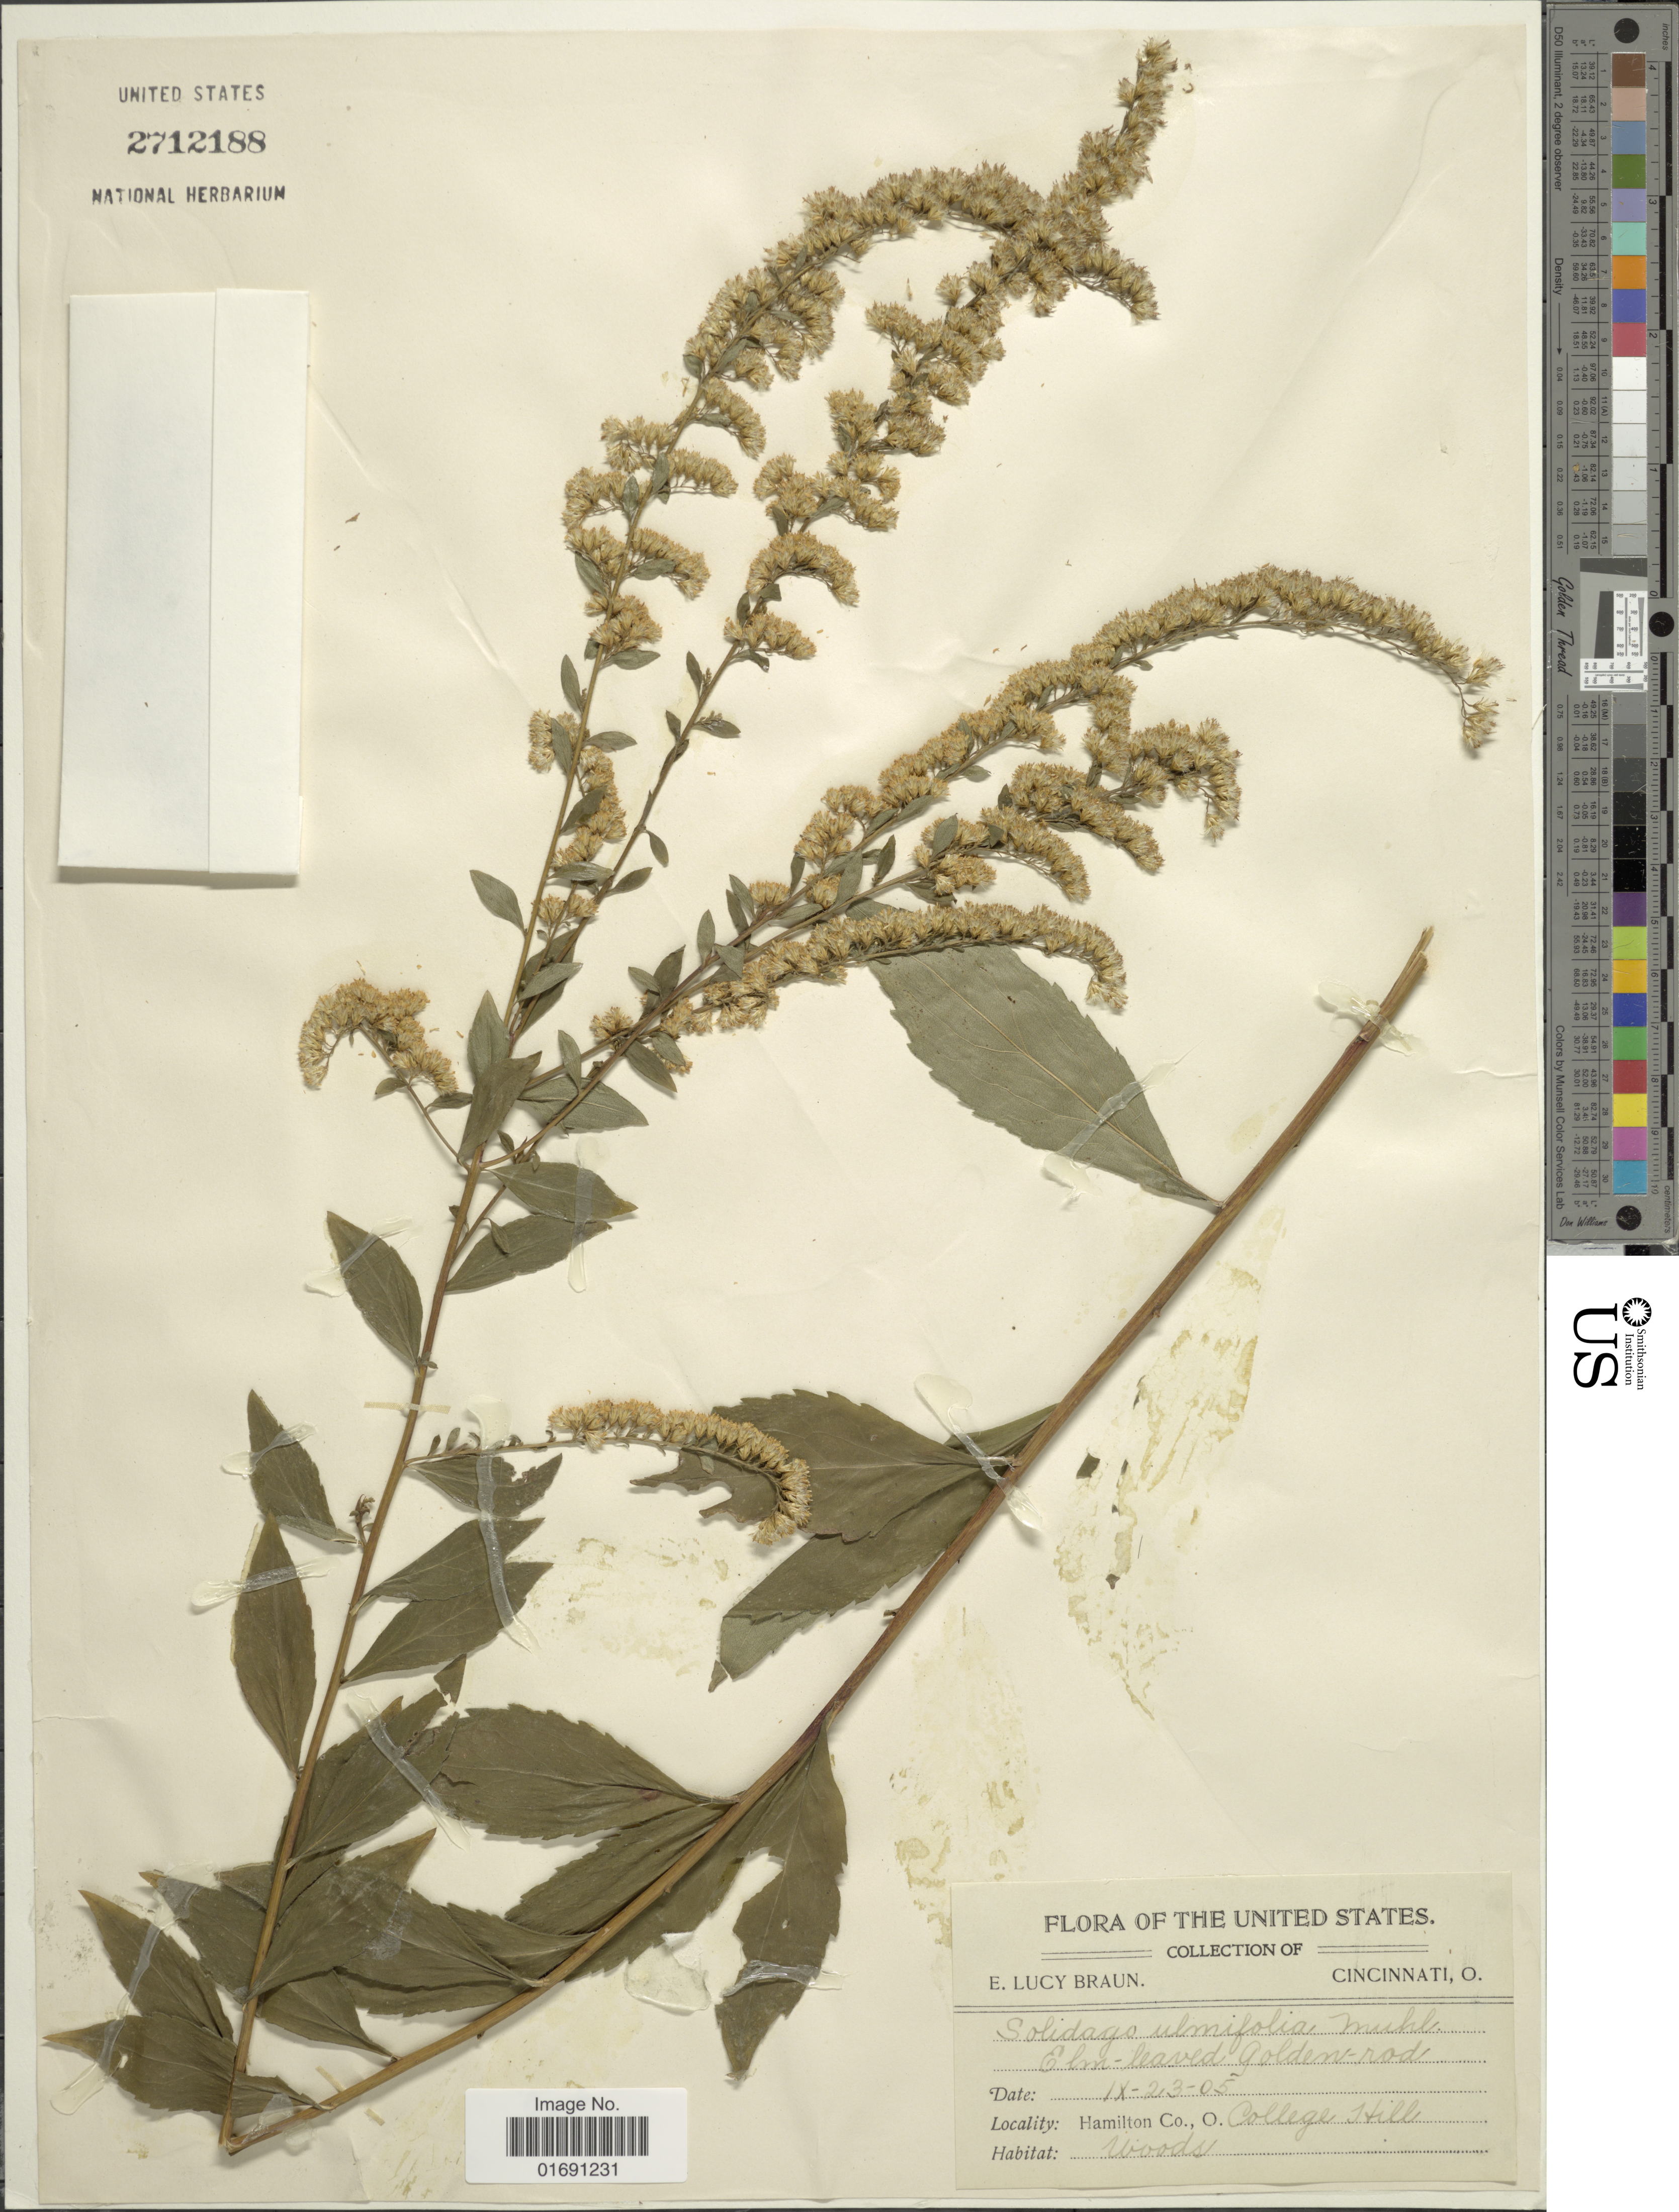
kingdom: Plantae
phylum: Tracheophyta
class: Magnoliopsida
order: Asterales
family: Asteraceae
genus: Solidago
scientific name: Solidago ulmifolia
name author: Muhl. ex Willd.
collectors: E. L. Braun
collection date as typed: Transcribed d/m/y: 23/9/5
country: United States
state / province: Ohio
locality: Hamilton Co., College Hill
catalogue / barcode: US 2712188